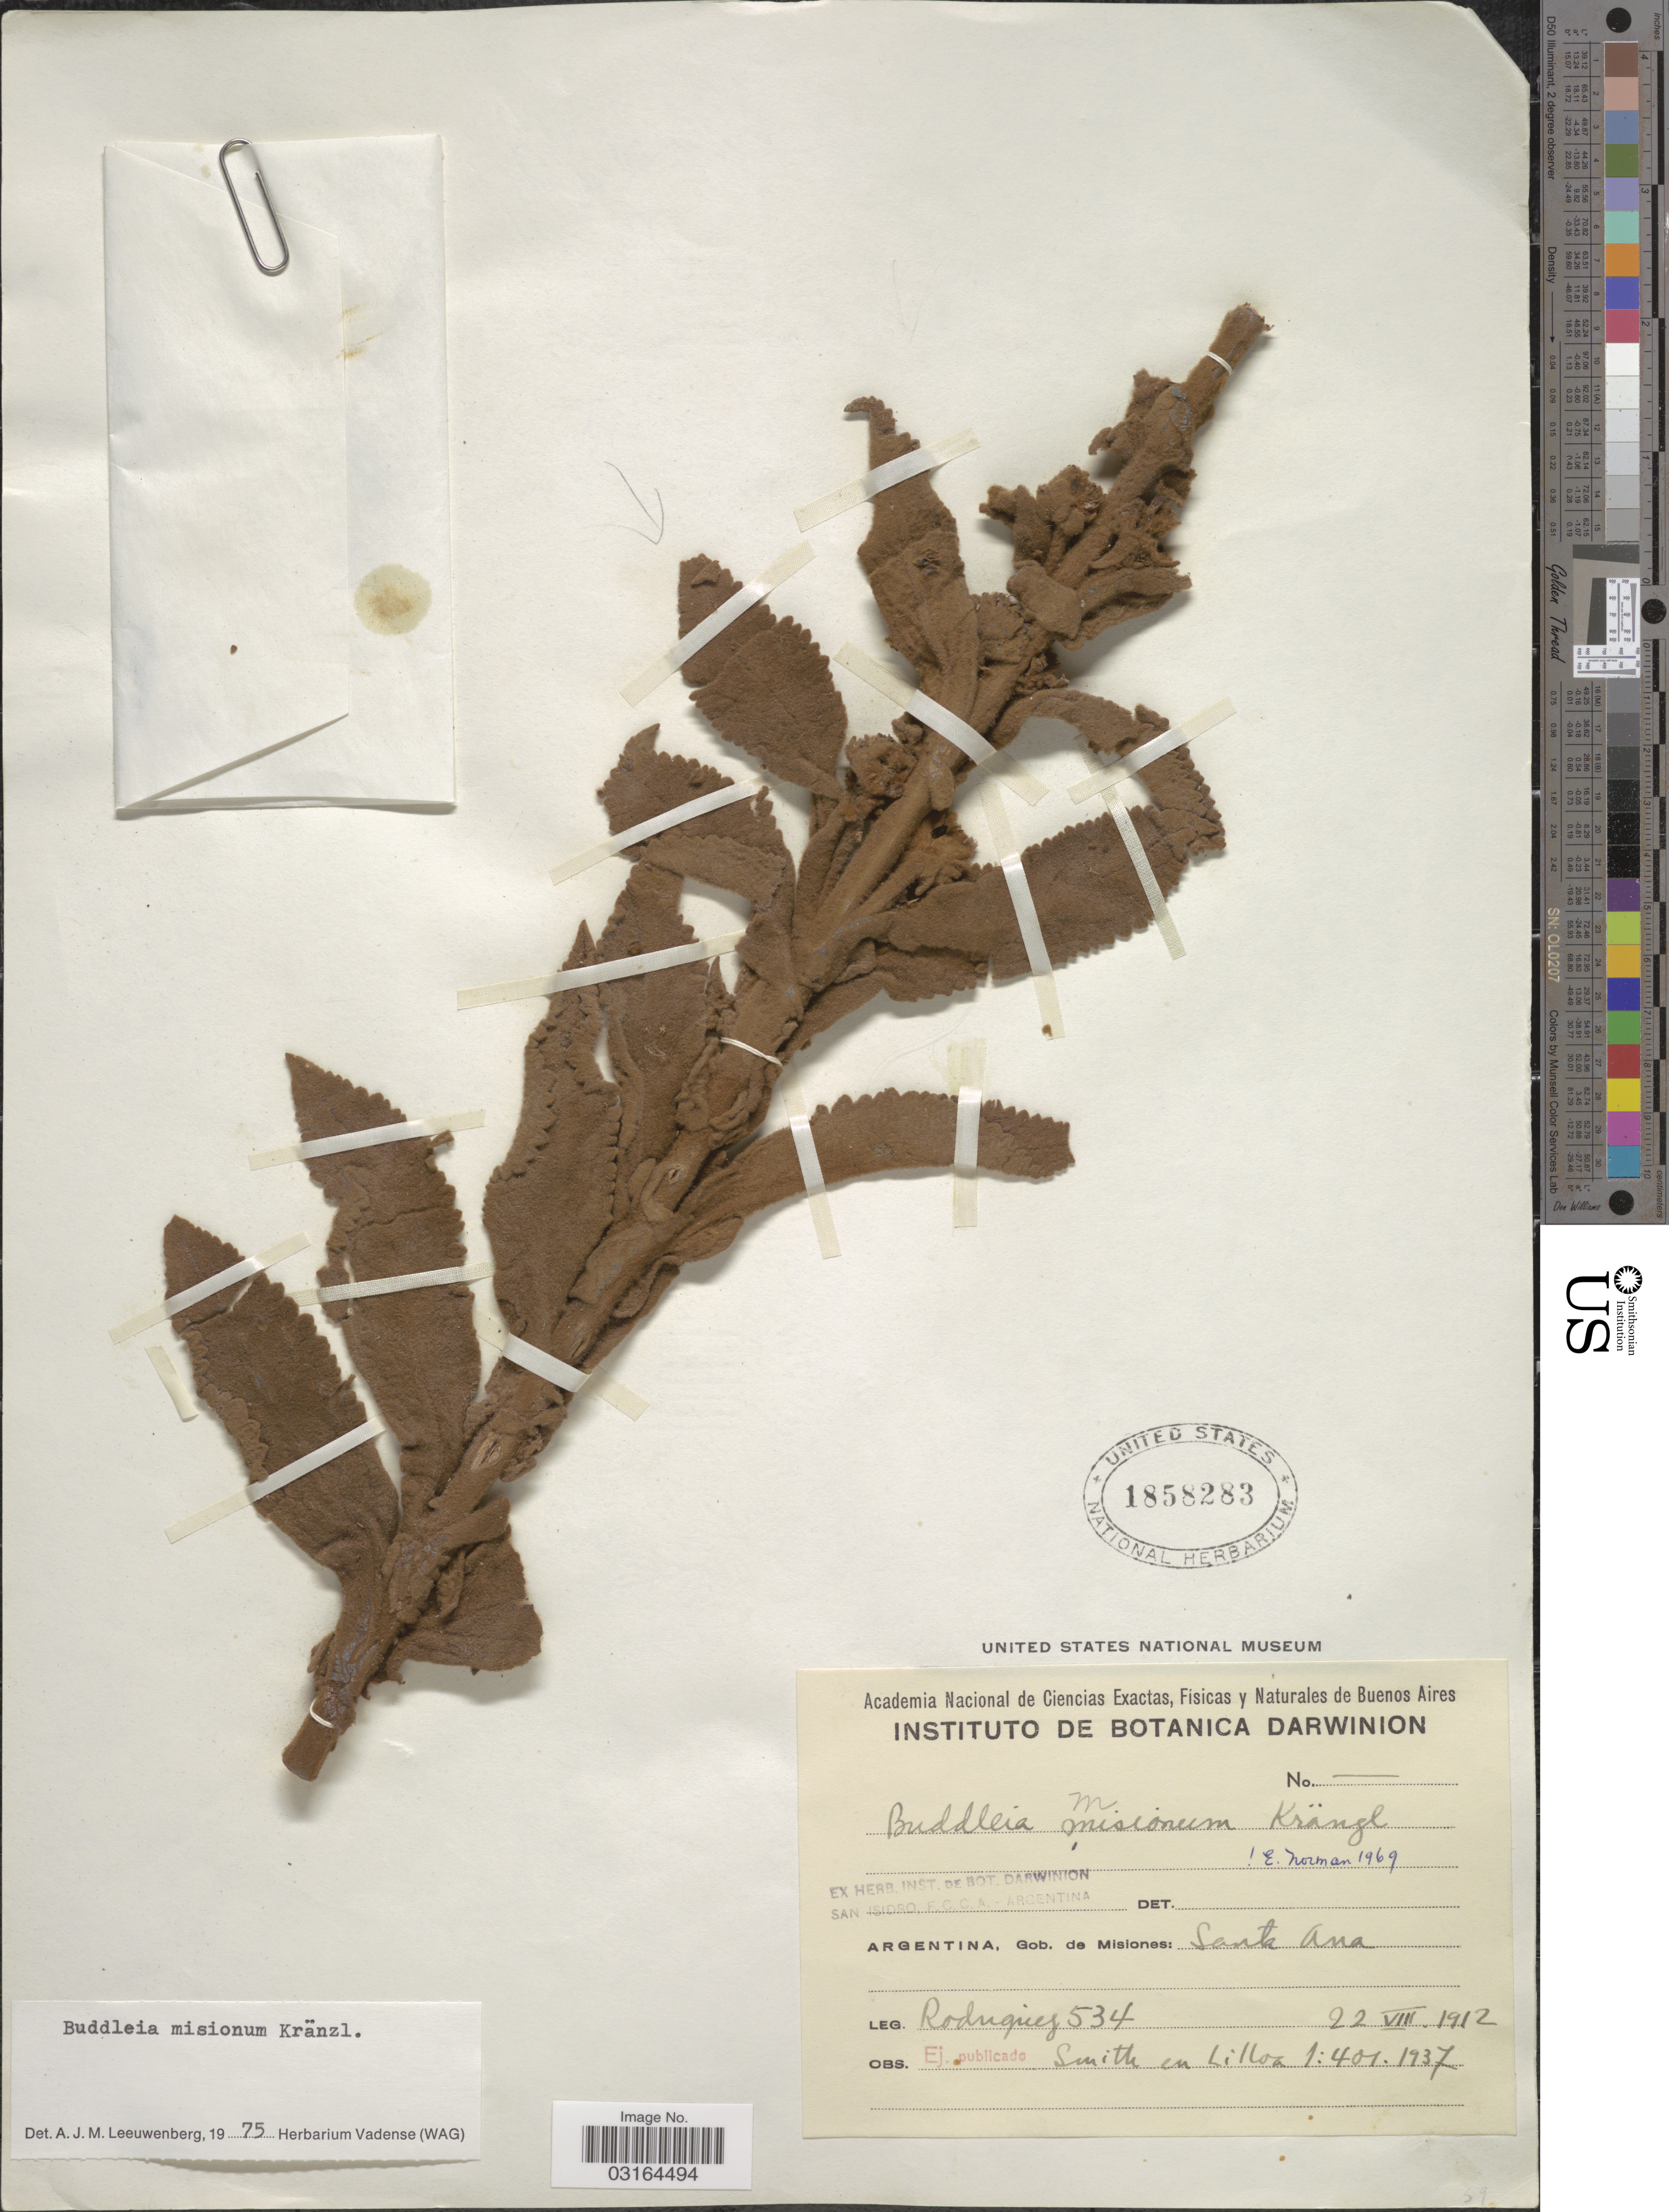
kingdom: Plantae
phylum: Tracheophyta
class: Magnoliopsida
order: Lamiales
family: Scrophulariaceae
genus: Buddleja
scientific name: Buddleja misionum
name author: Kraenzl.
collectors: Rodriguez, --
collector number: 534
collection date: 1912-08-22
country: Argentina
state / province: Misiones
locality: Gob. de Misiones: Santa Ana.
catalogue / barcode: US 1858283